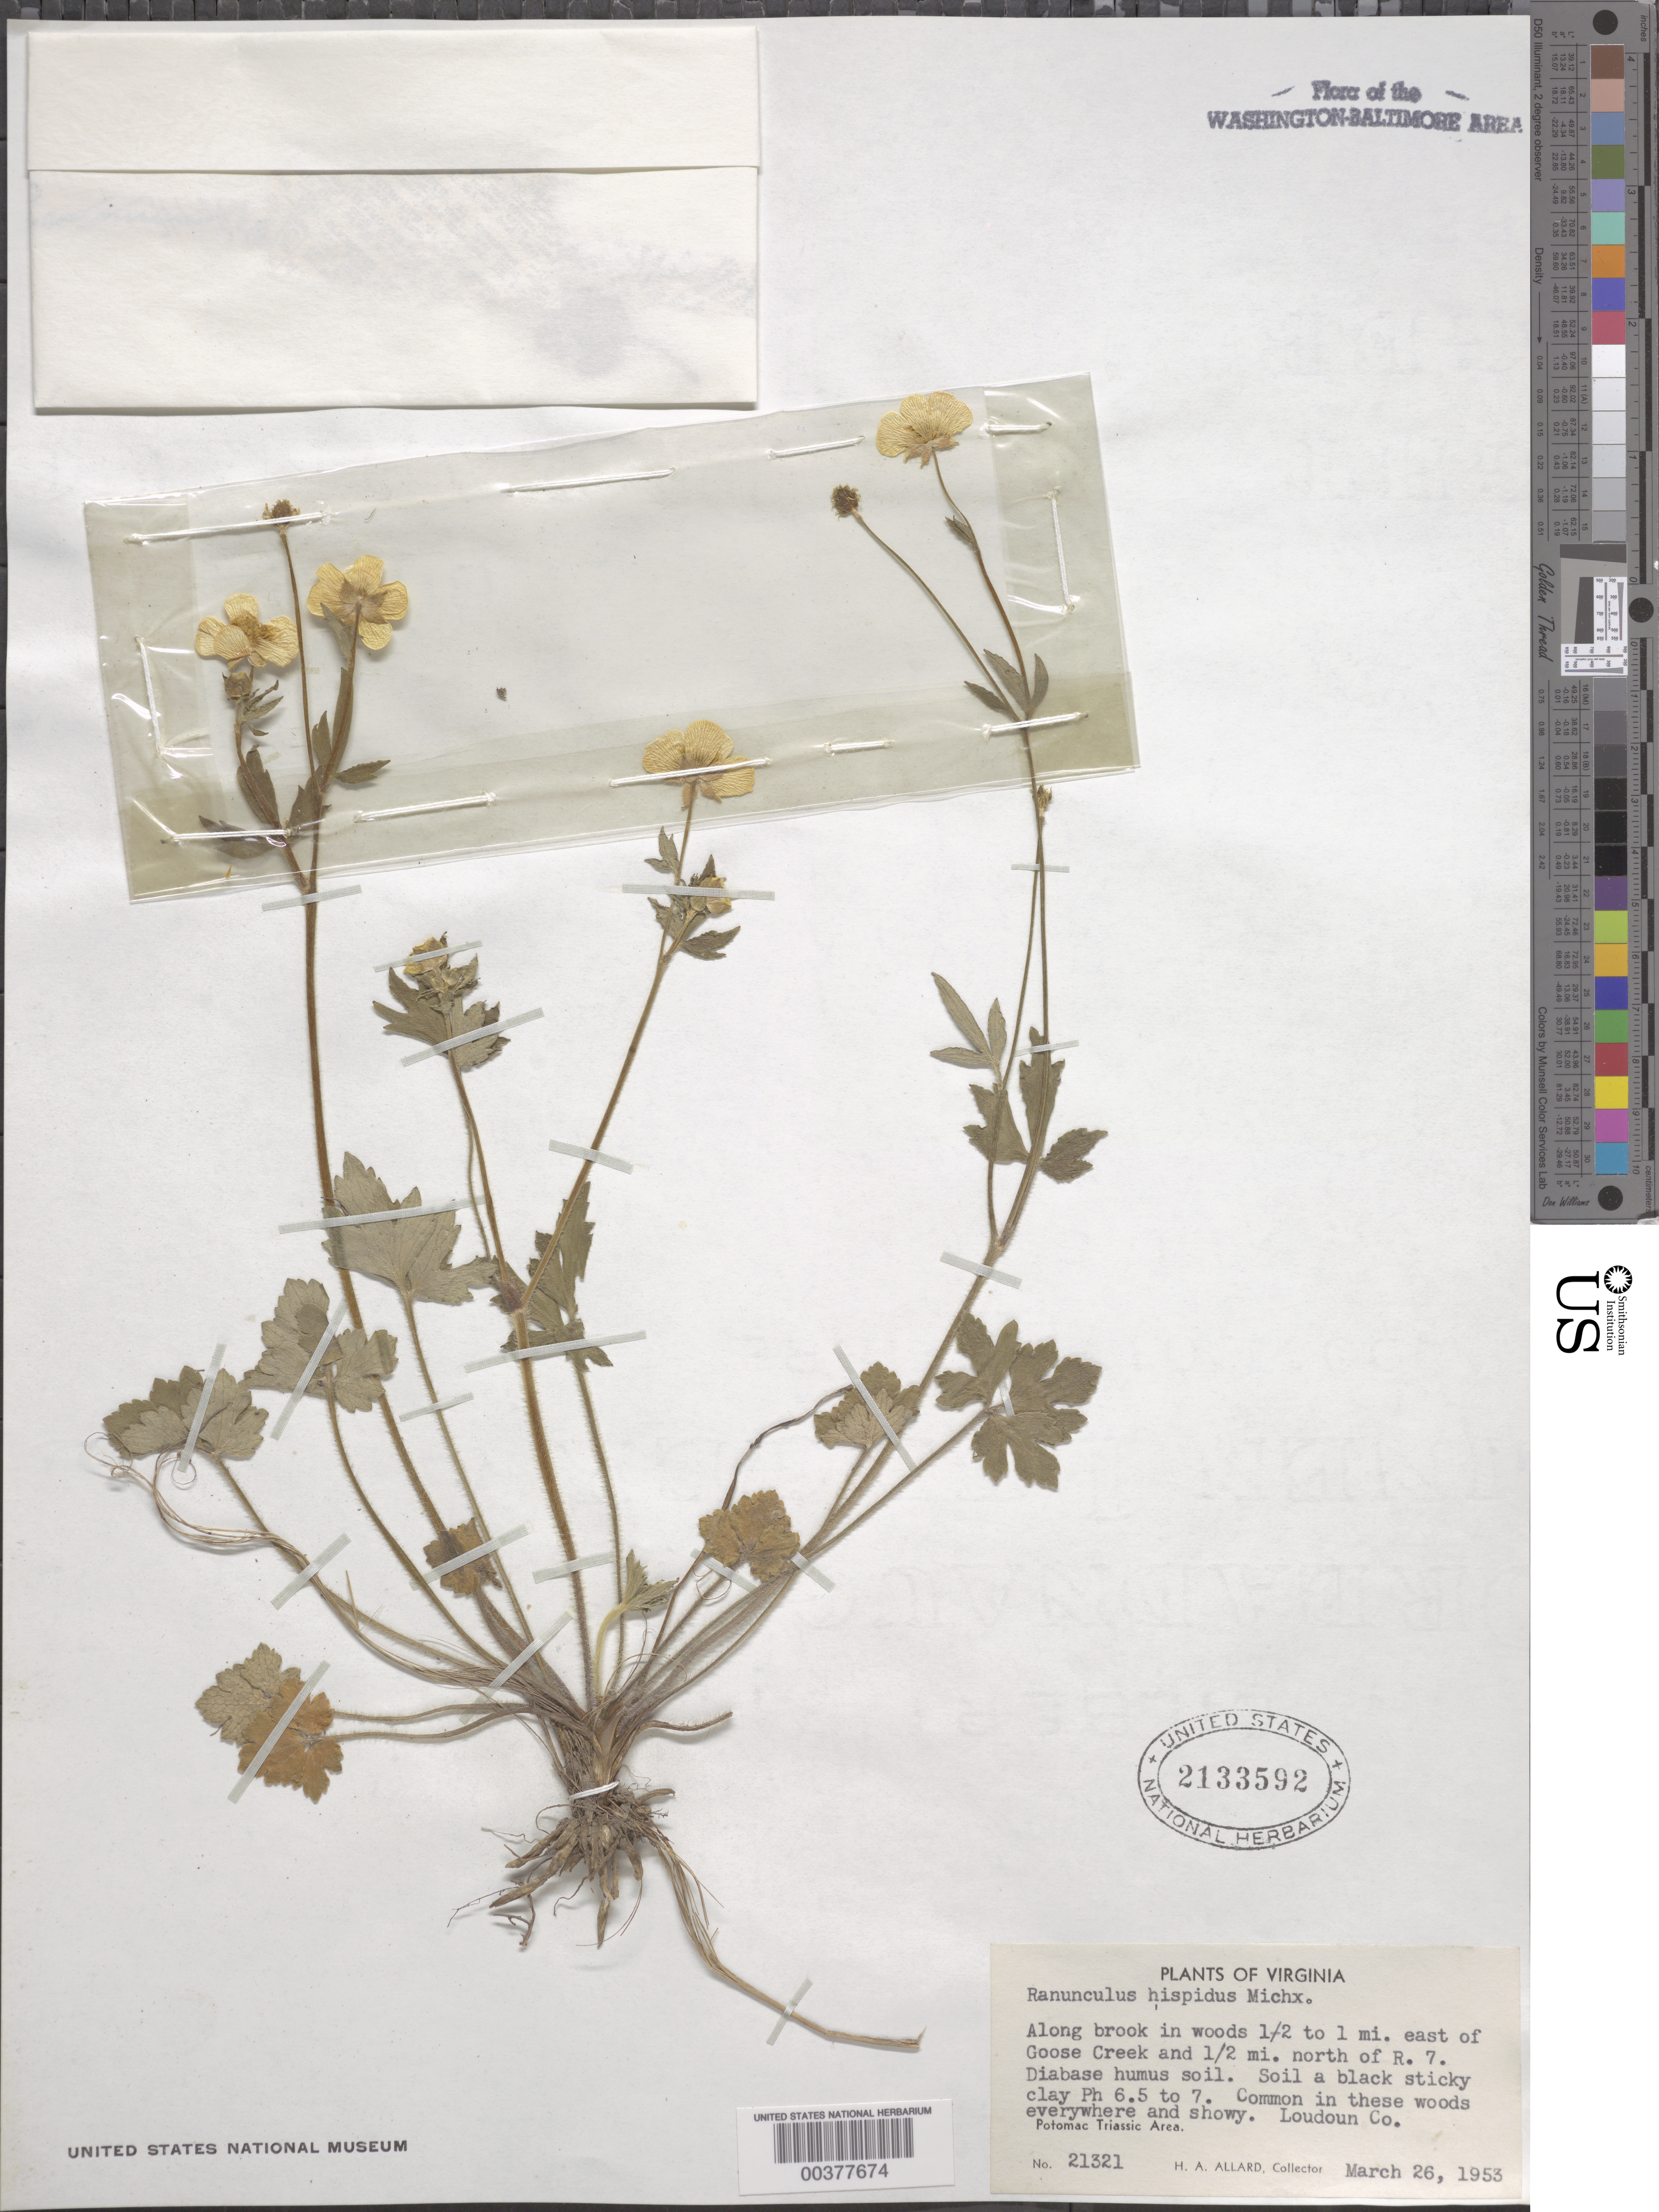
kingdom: Plantae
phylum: Tracheophyta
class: Magnoliopsida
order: Ranunculales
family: Ranunculaceae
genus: Ranunculus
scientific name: Ranunculus hispidus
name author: Michx.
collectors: H. A. Allard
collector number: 21321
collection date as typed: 26 Mar 1953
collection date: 1953-03-26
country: United States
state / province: Virginia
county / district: Loudoun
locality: East of Goose Creek, and north of Route 7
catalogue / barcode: US 2133592